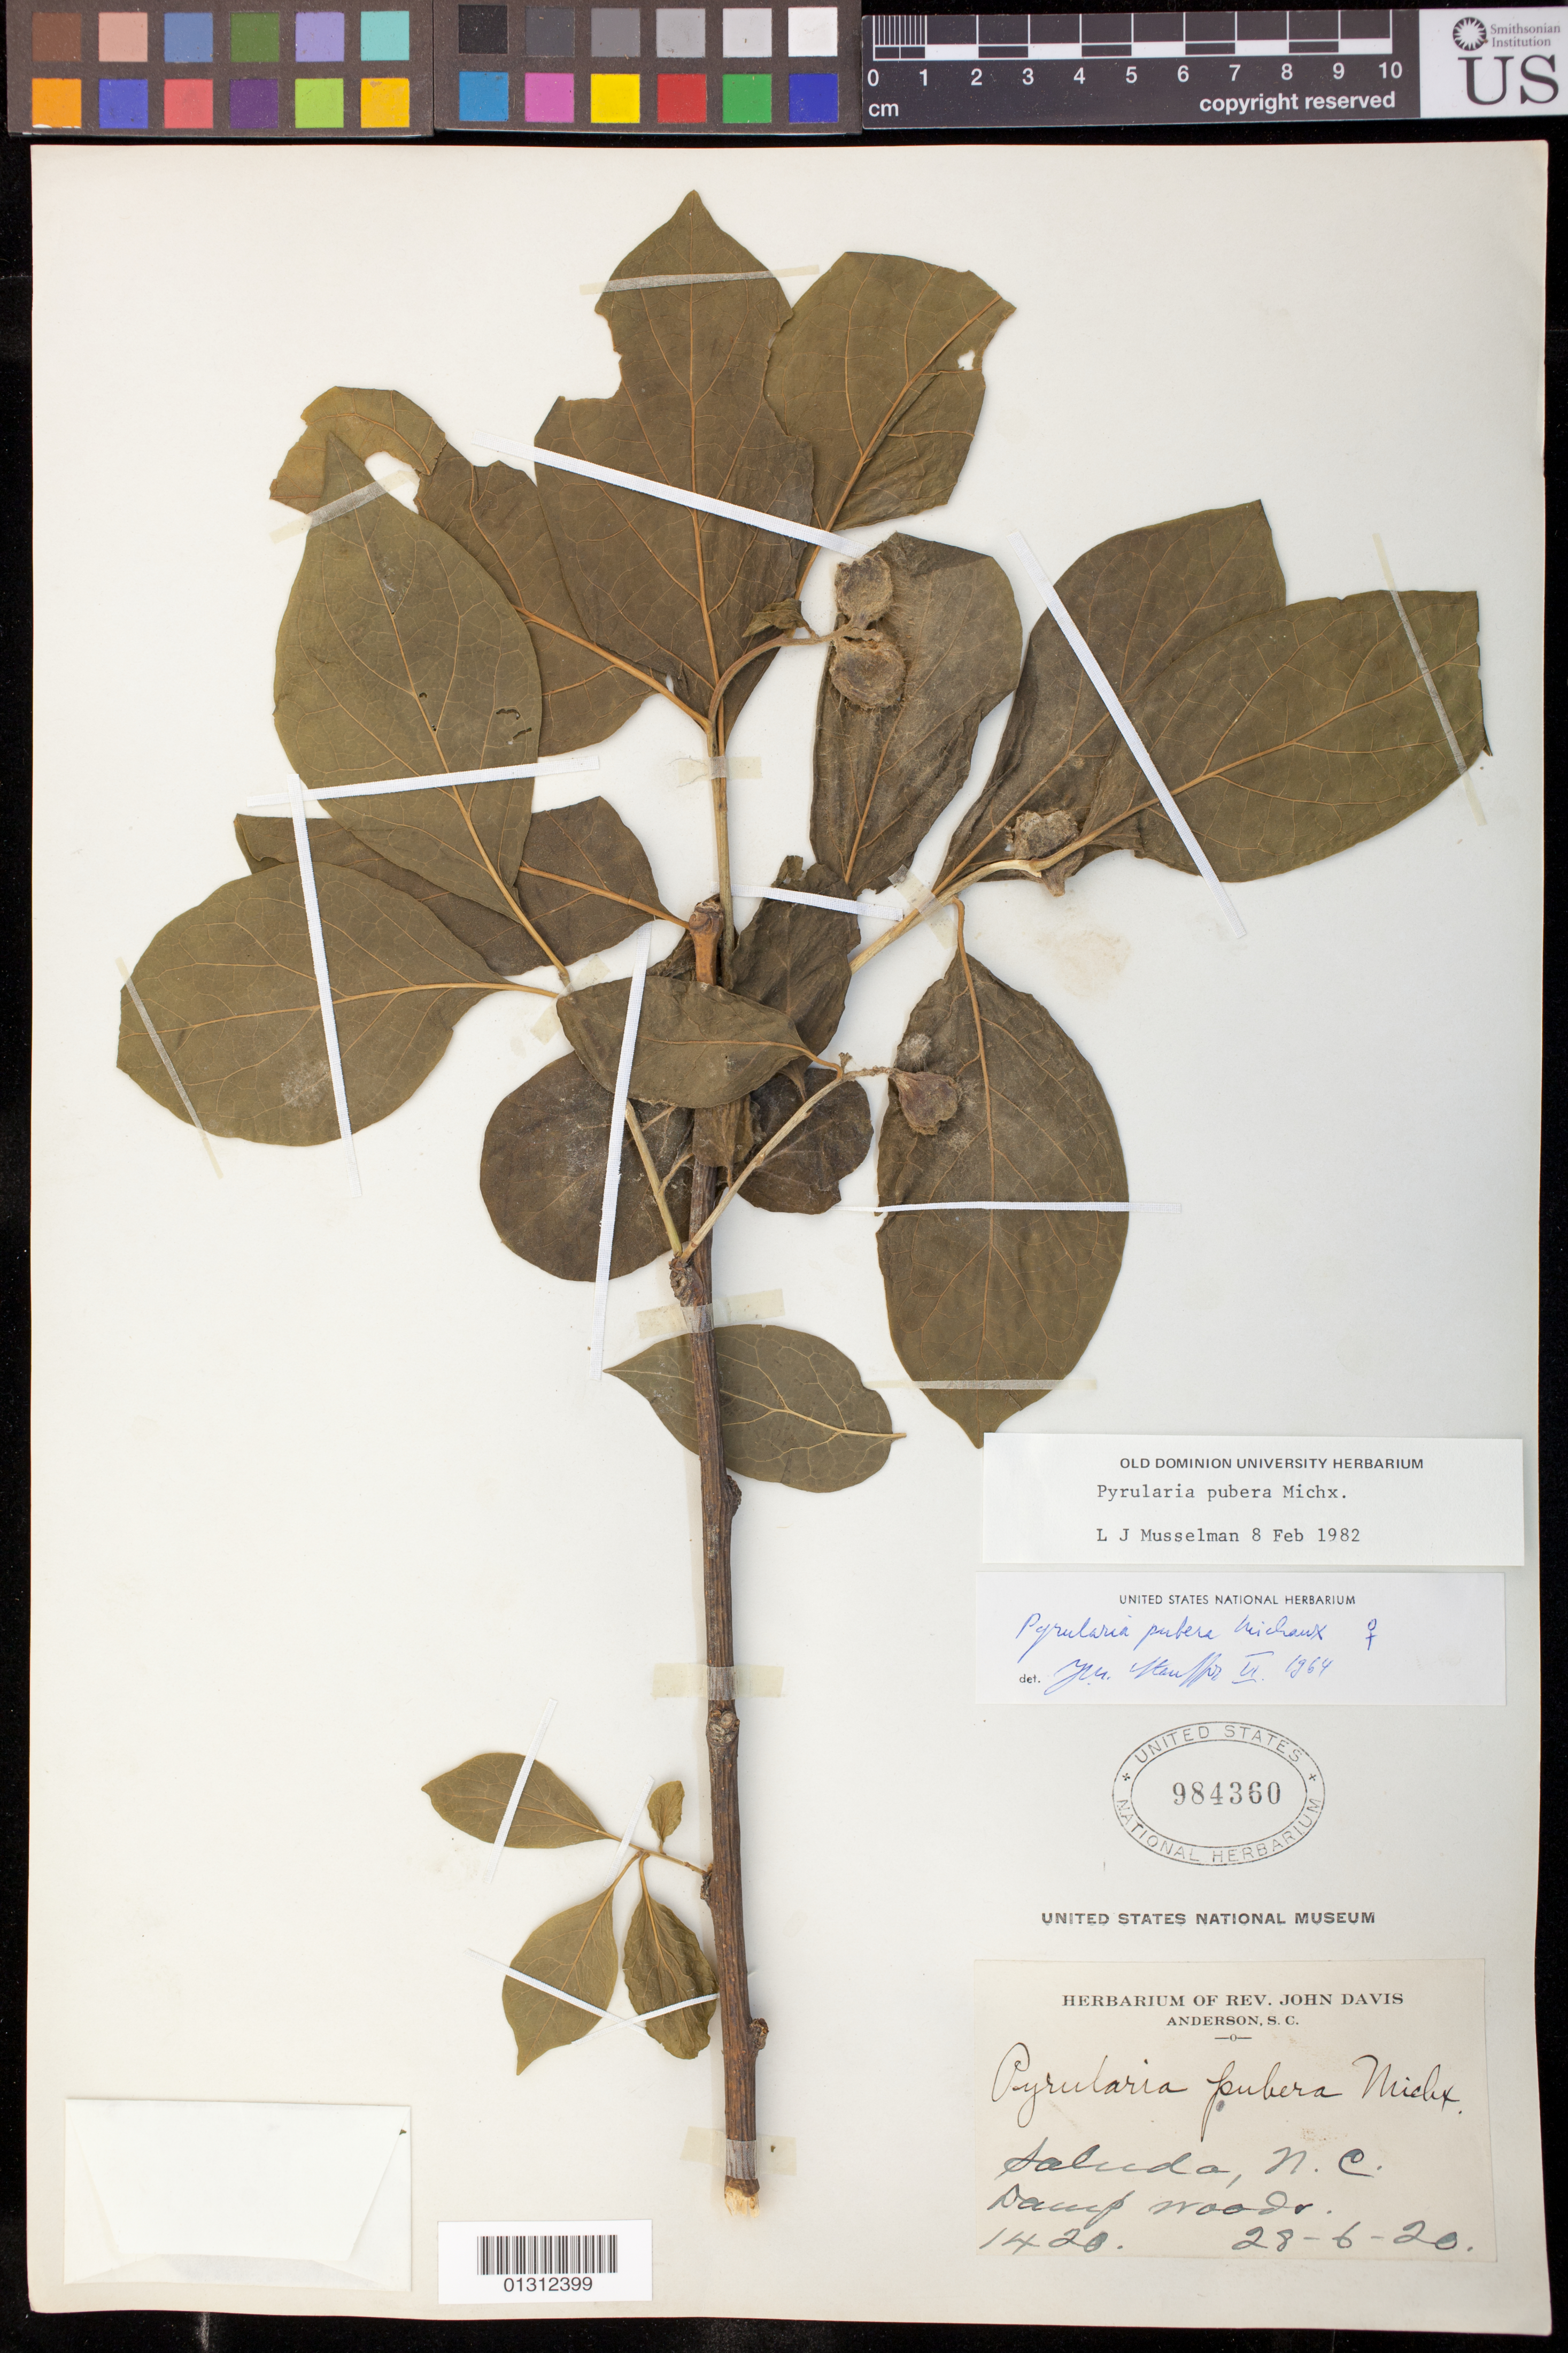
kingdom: Plantae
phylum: Tracheophyta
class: Magnoliopsida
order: Santalales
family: Cervantesiaceae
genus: Pyrularia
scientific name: Pyrularia pubera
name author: Michx.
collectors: J. Davis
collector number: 1420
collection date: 1928-06-20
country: United States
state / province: North Carolina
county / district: Saluda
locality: Saluda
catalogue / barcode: US 984360